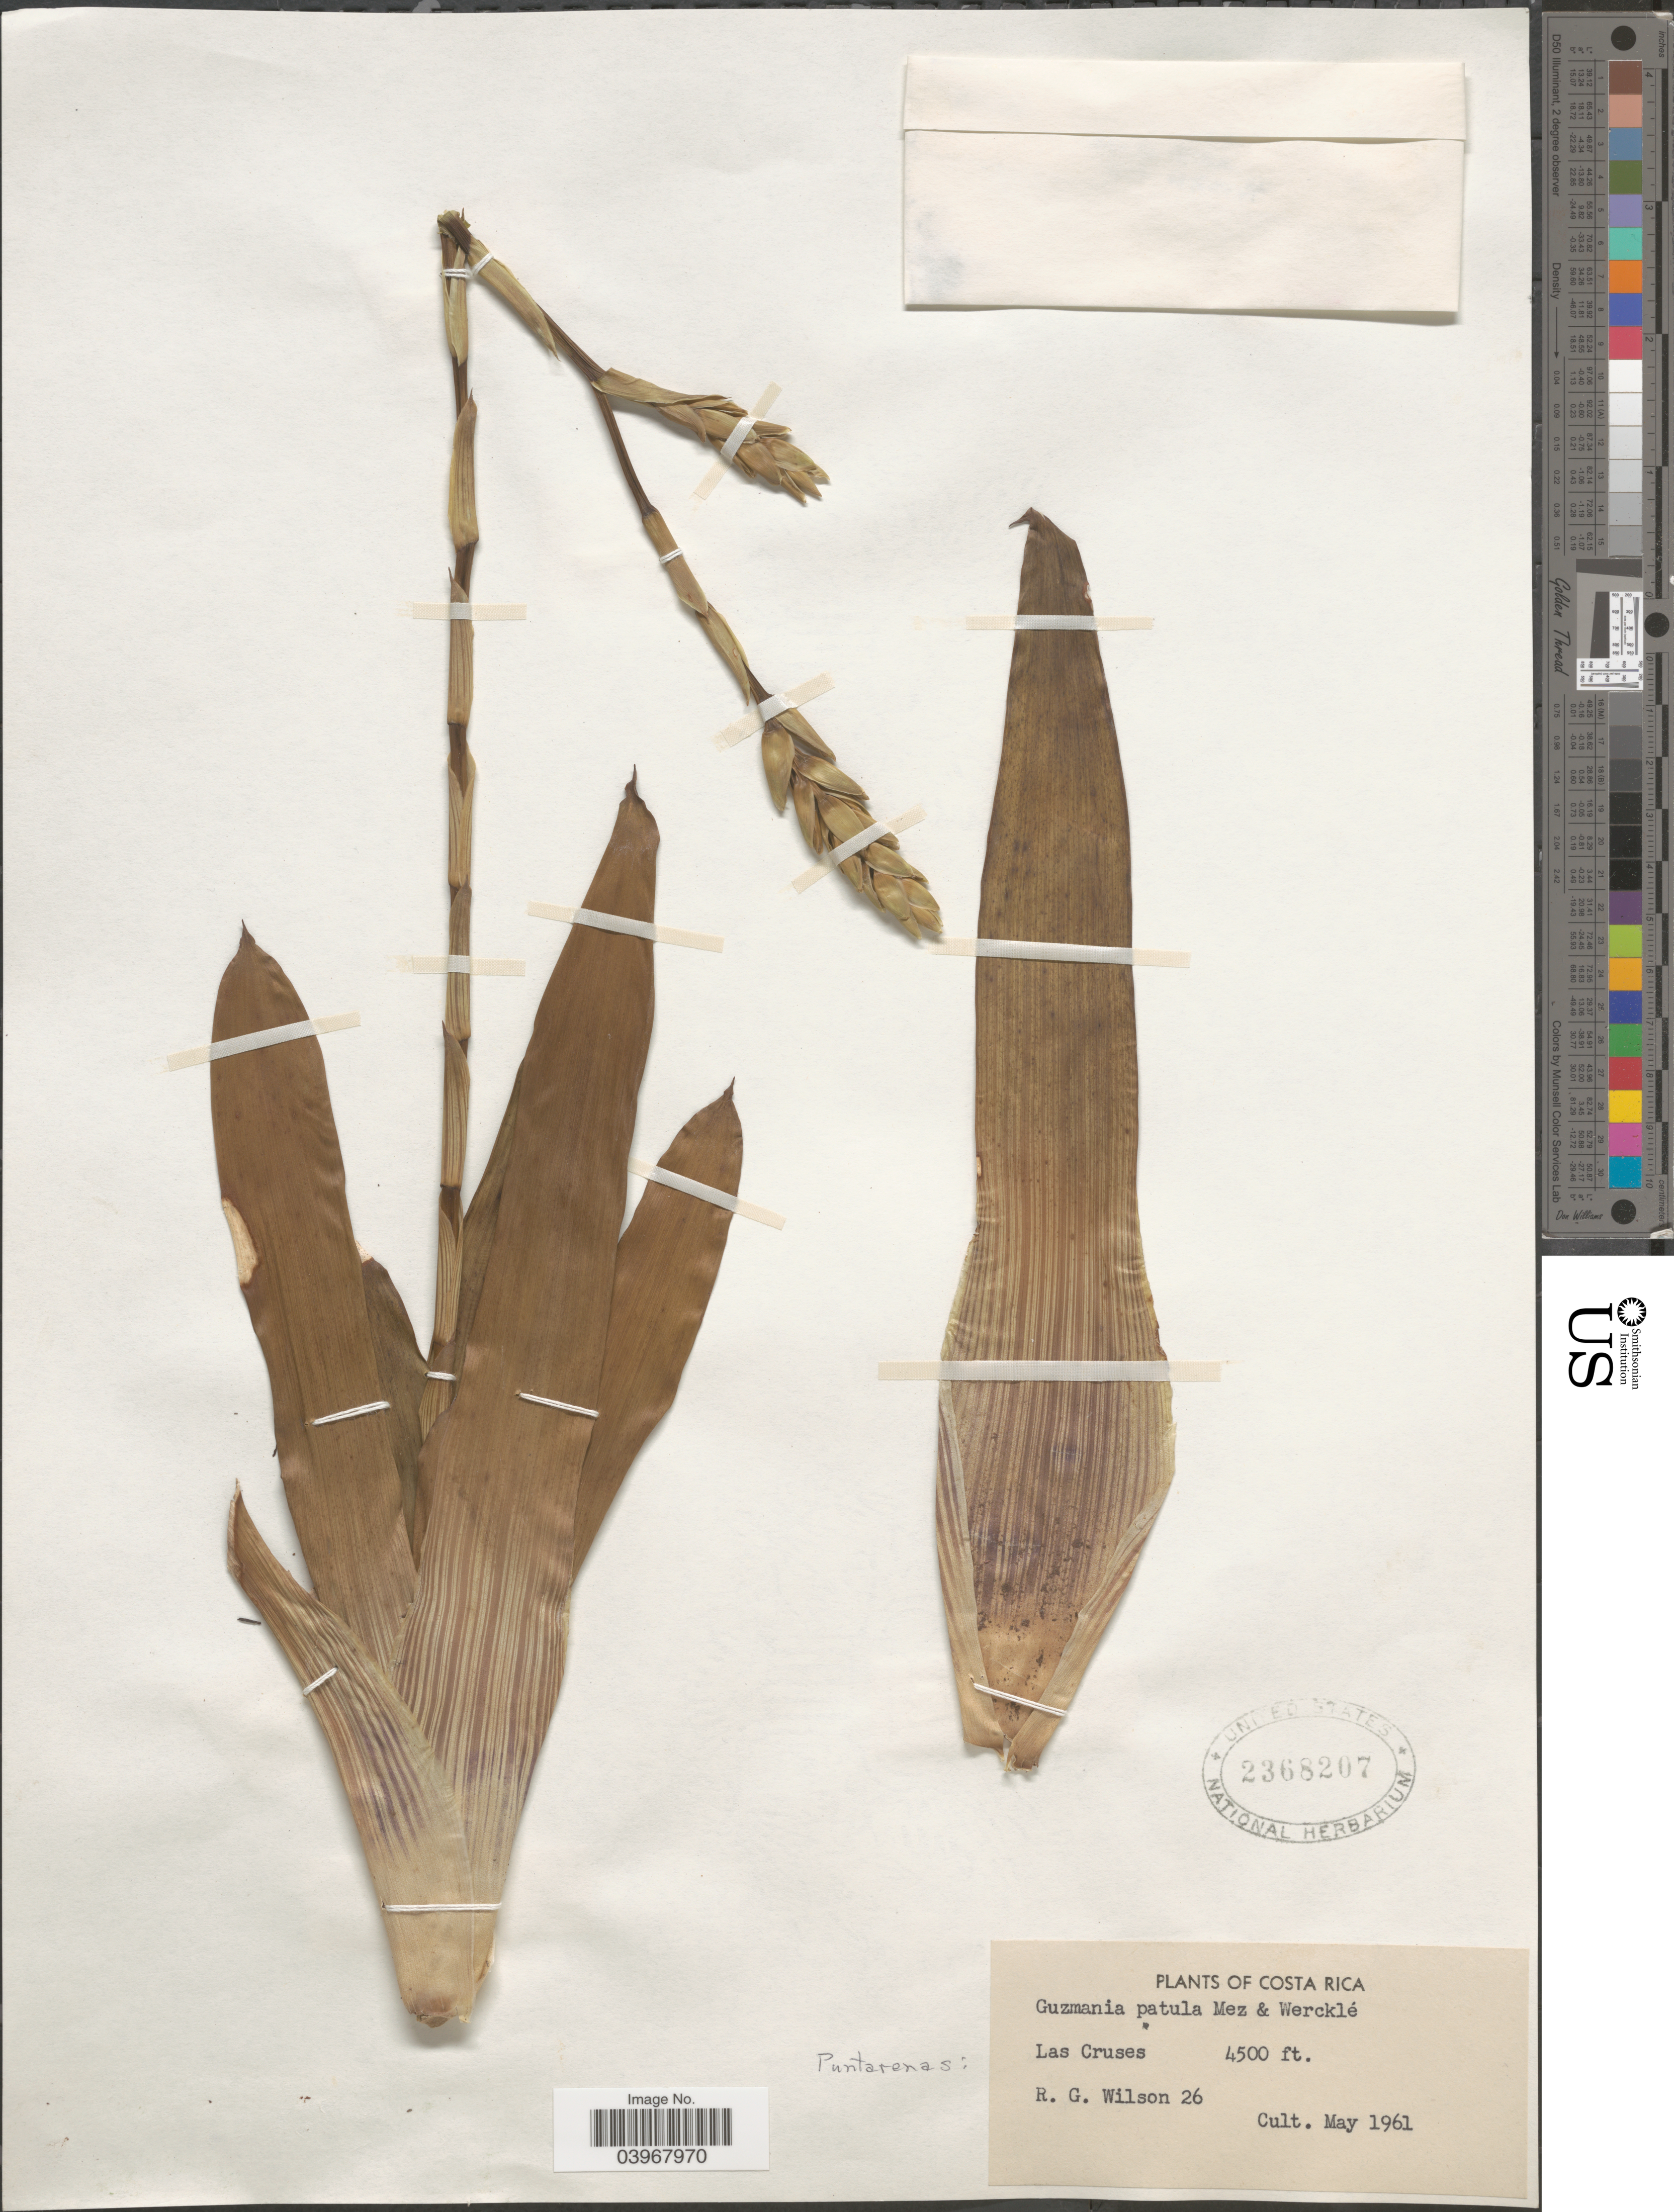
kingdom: Plantae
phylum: Tracheophyta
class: Liliopsida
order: Poales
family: Bromeliaceae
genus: Guzmania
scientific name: Guzmania patula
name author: Mez & Wercklé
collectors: R. G. Wilson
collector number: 26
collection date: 1961-05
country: Costa Rica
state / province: Puntarenas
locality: Las Cruces.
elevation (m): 1372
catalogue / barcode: US 2368207